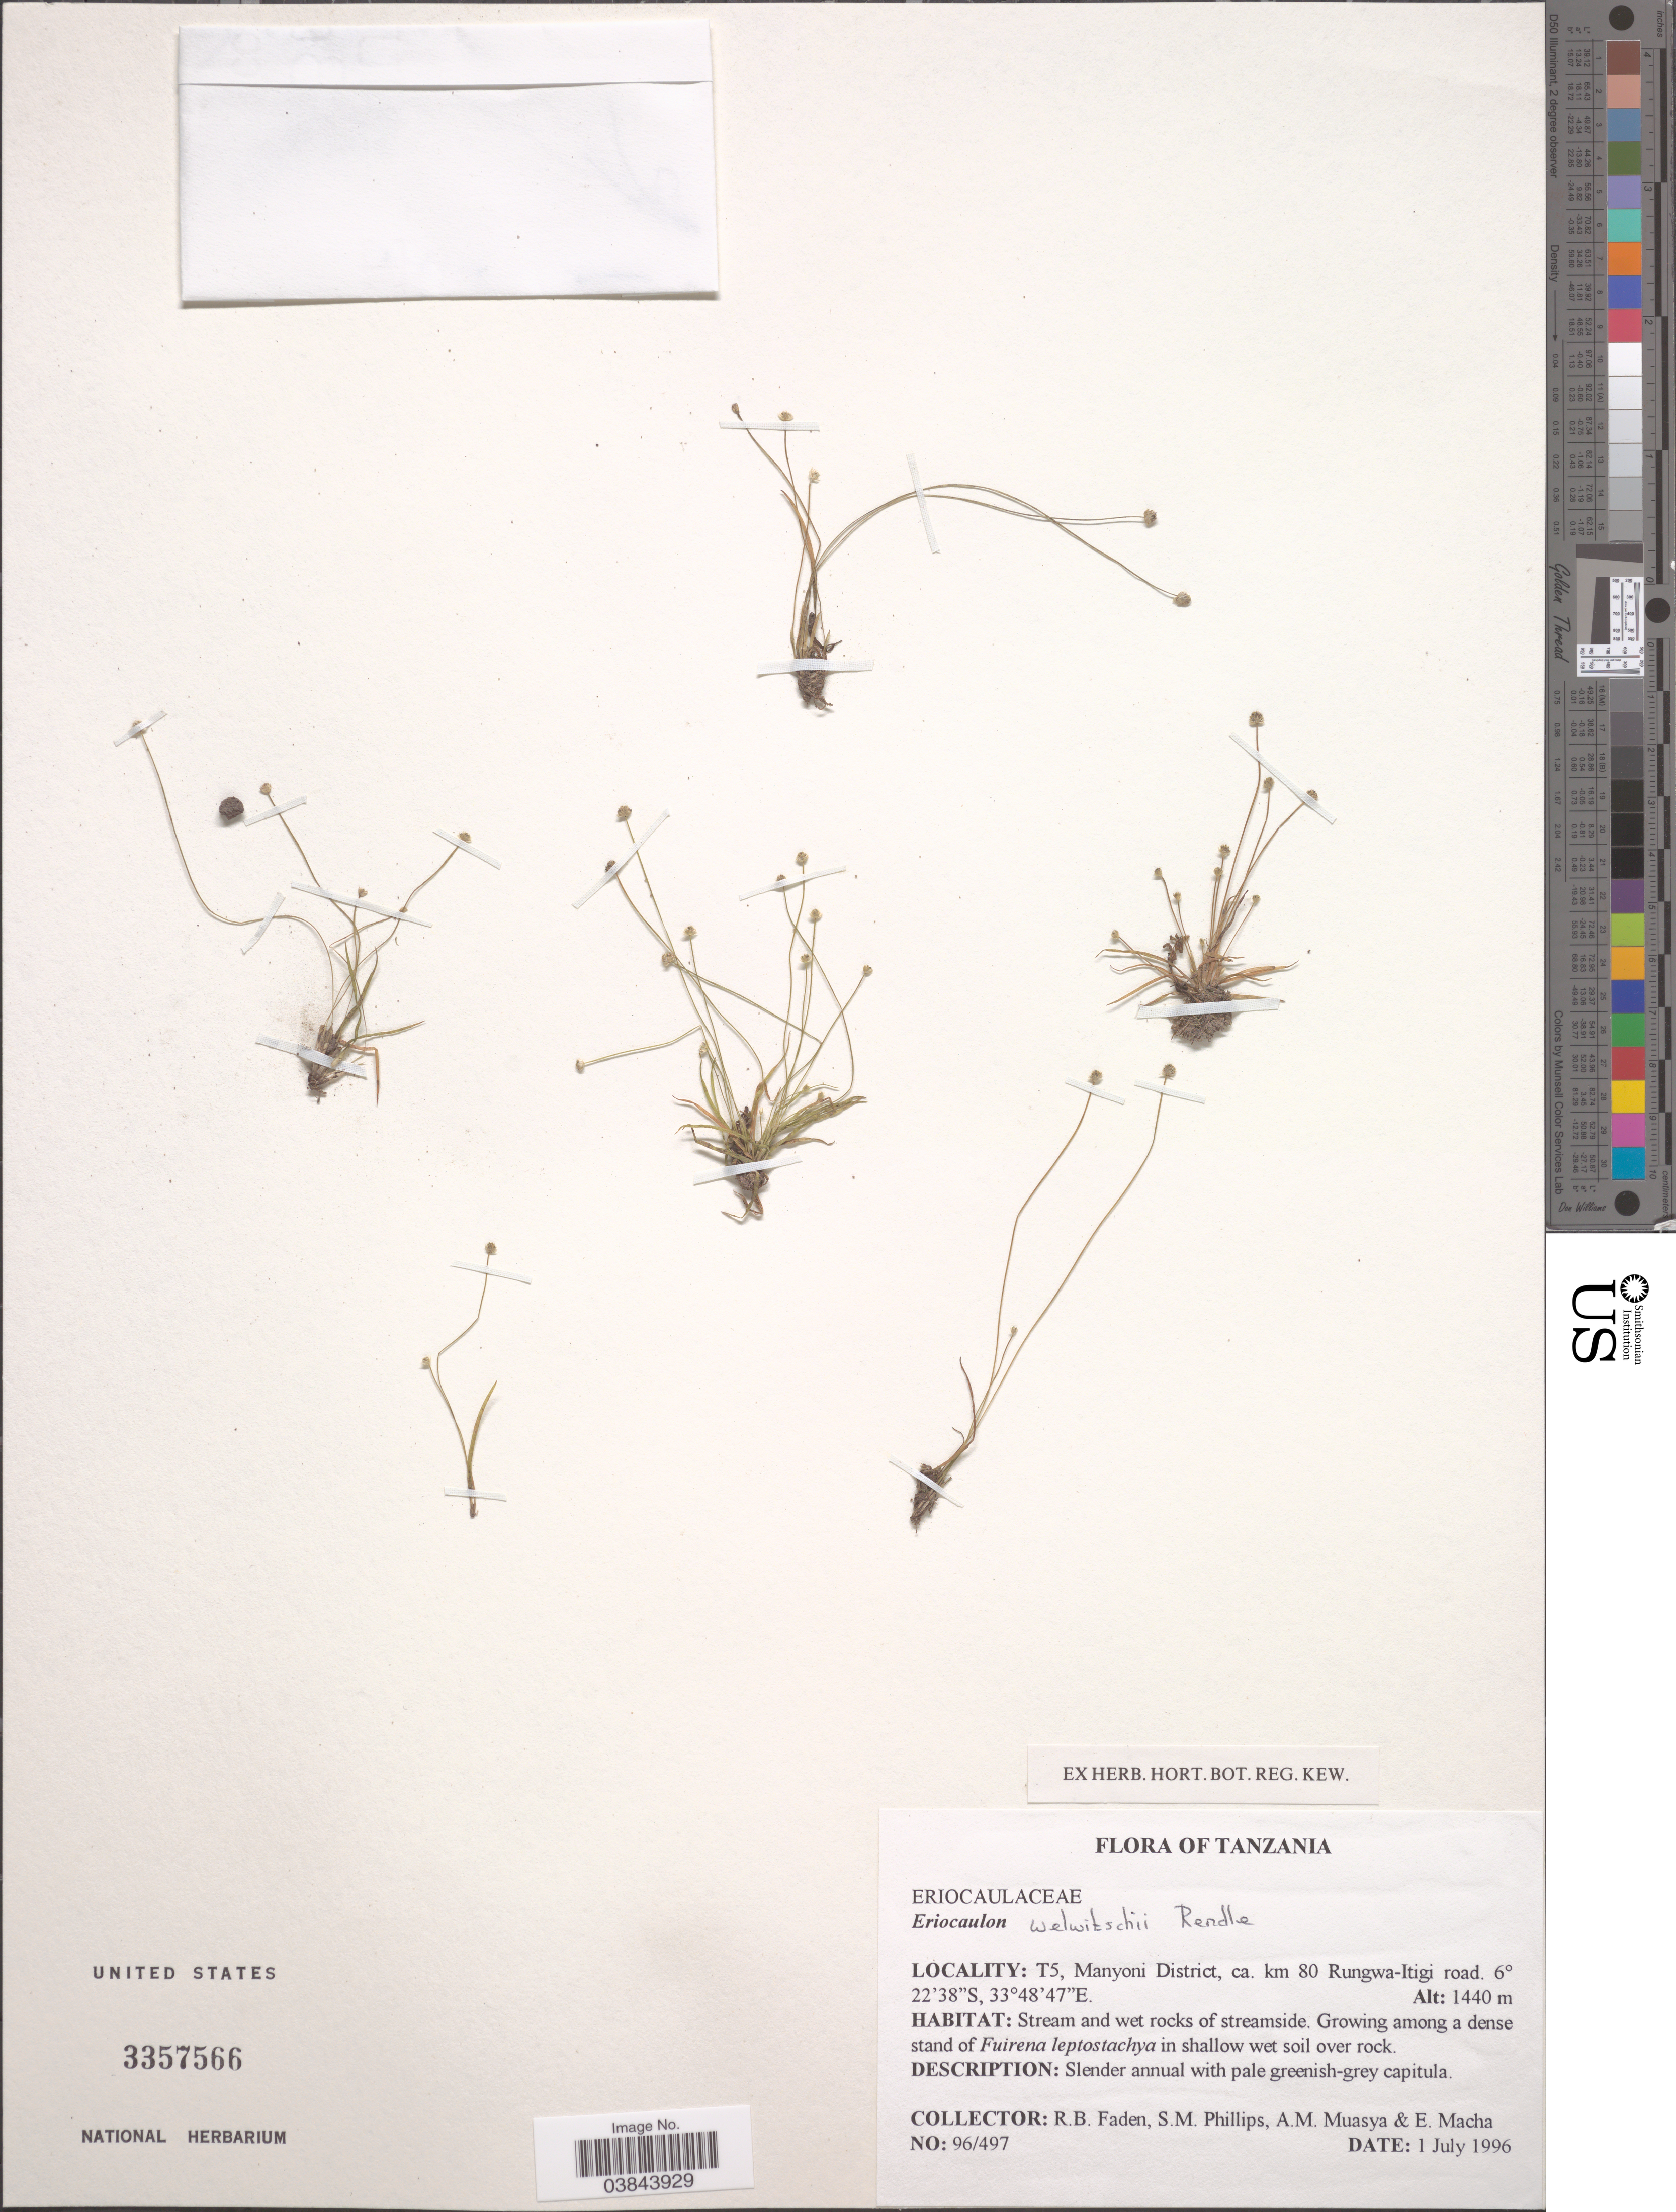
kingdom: Plantae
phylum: Tracheophyta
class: Liliopsida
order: Poales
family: Eriocaulaceae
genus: Eriocaulon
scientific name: Eriocaulon welwitschii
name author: Rendle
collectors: R. B. Faden, S. M. Phillips, A. Muasya & E. Macha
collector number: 96/497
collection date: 1996-07-01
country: Tanzania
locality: T5, Manyoni District, ca. km 80 Rungwa - Itigi road.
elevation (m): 1440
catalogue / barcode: US 3357566